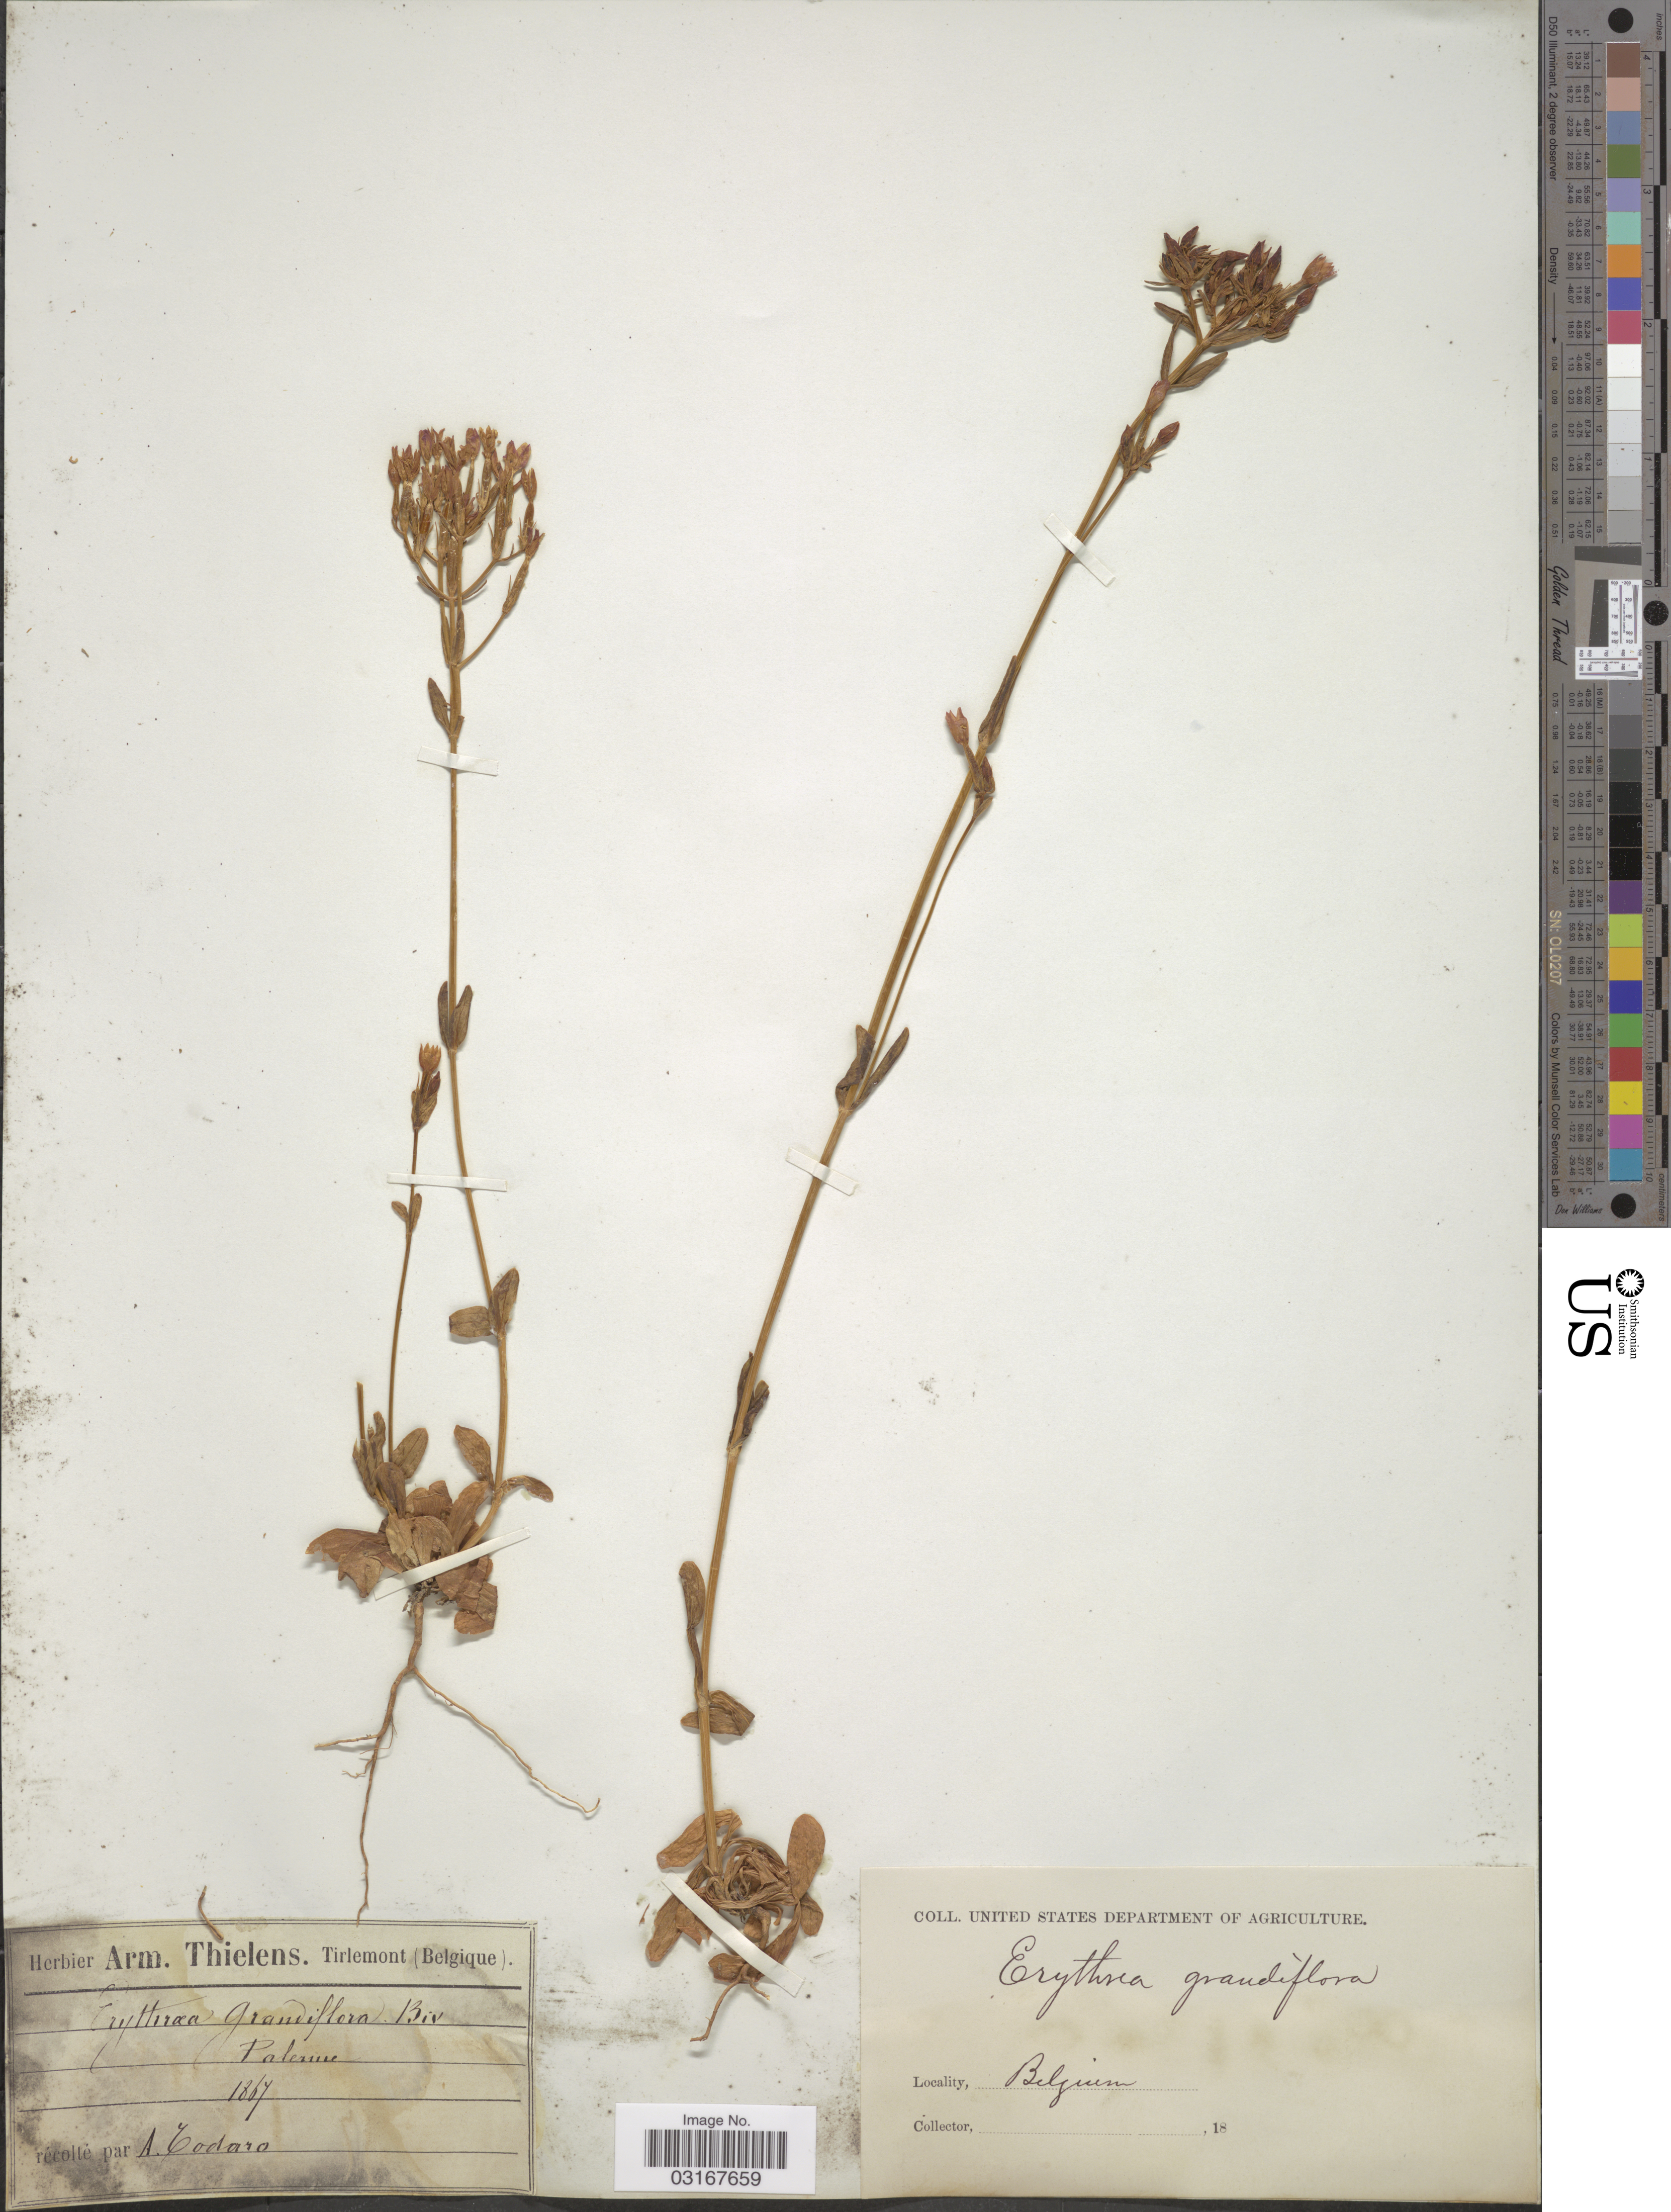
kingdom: Plantae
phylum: Tracheophyta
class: Magnoliopsida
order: Gentianales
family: Gentianaceae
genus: Centaurium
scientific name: Centaurium grandiflora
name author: (Pers.) Druce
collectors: A. Todaro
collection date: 1867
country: Italy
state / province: Siciliana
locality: Palerme [interpreted] [unsure placement]